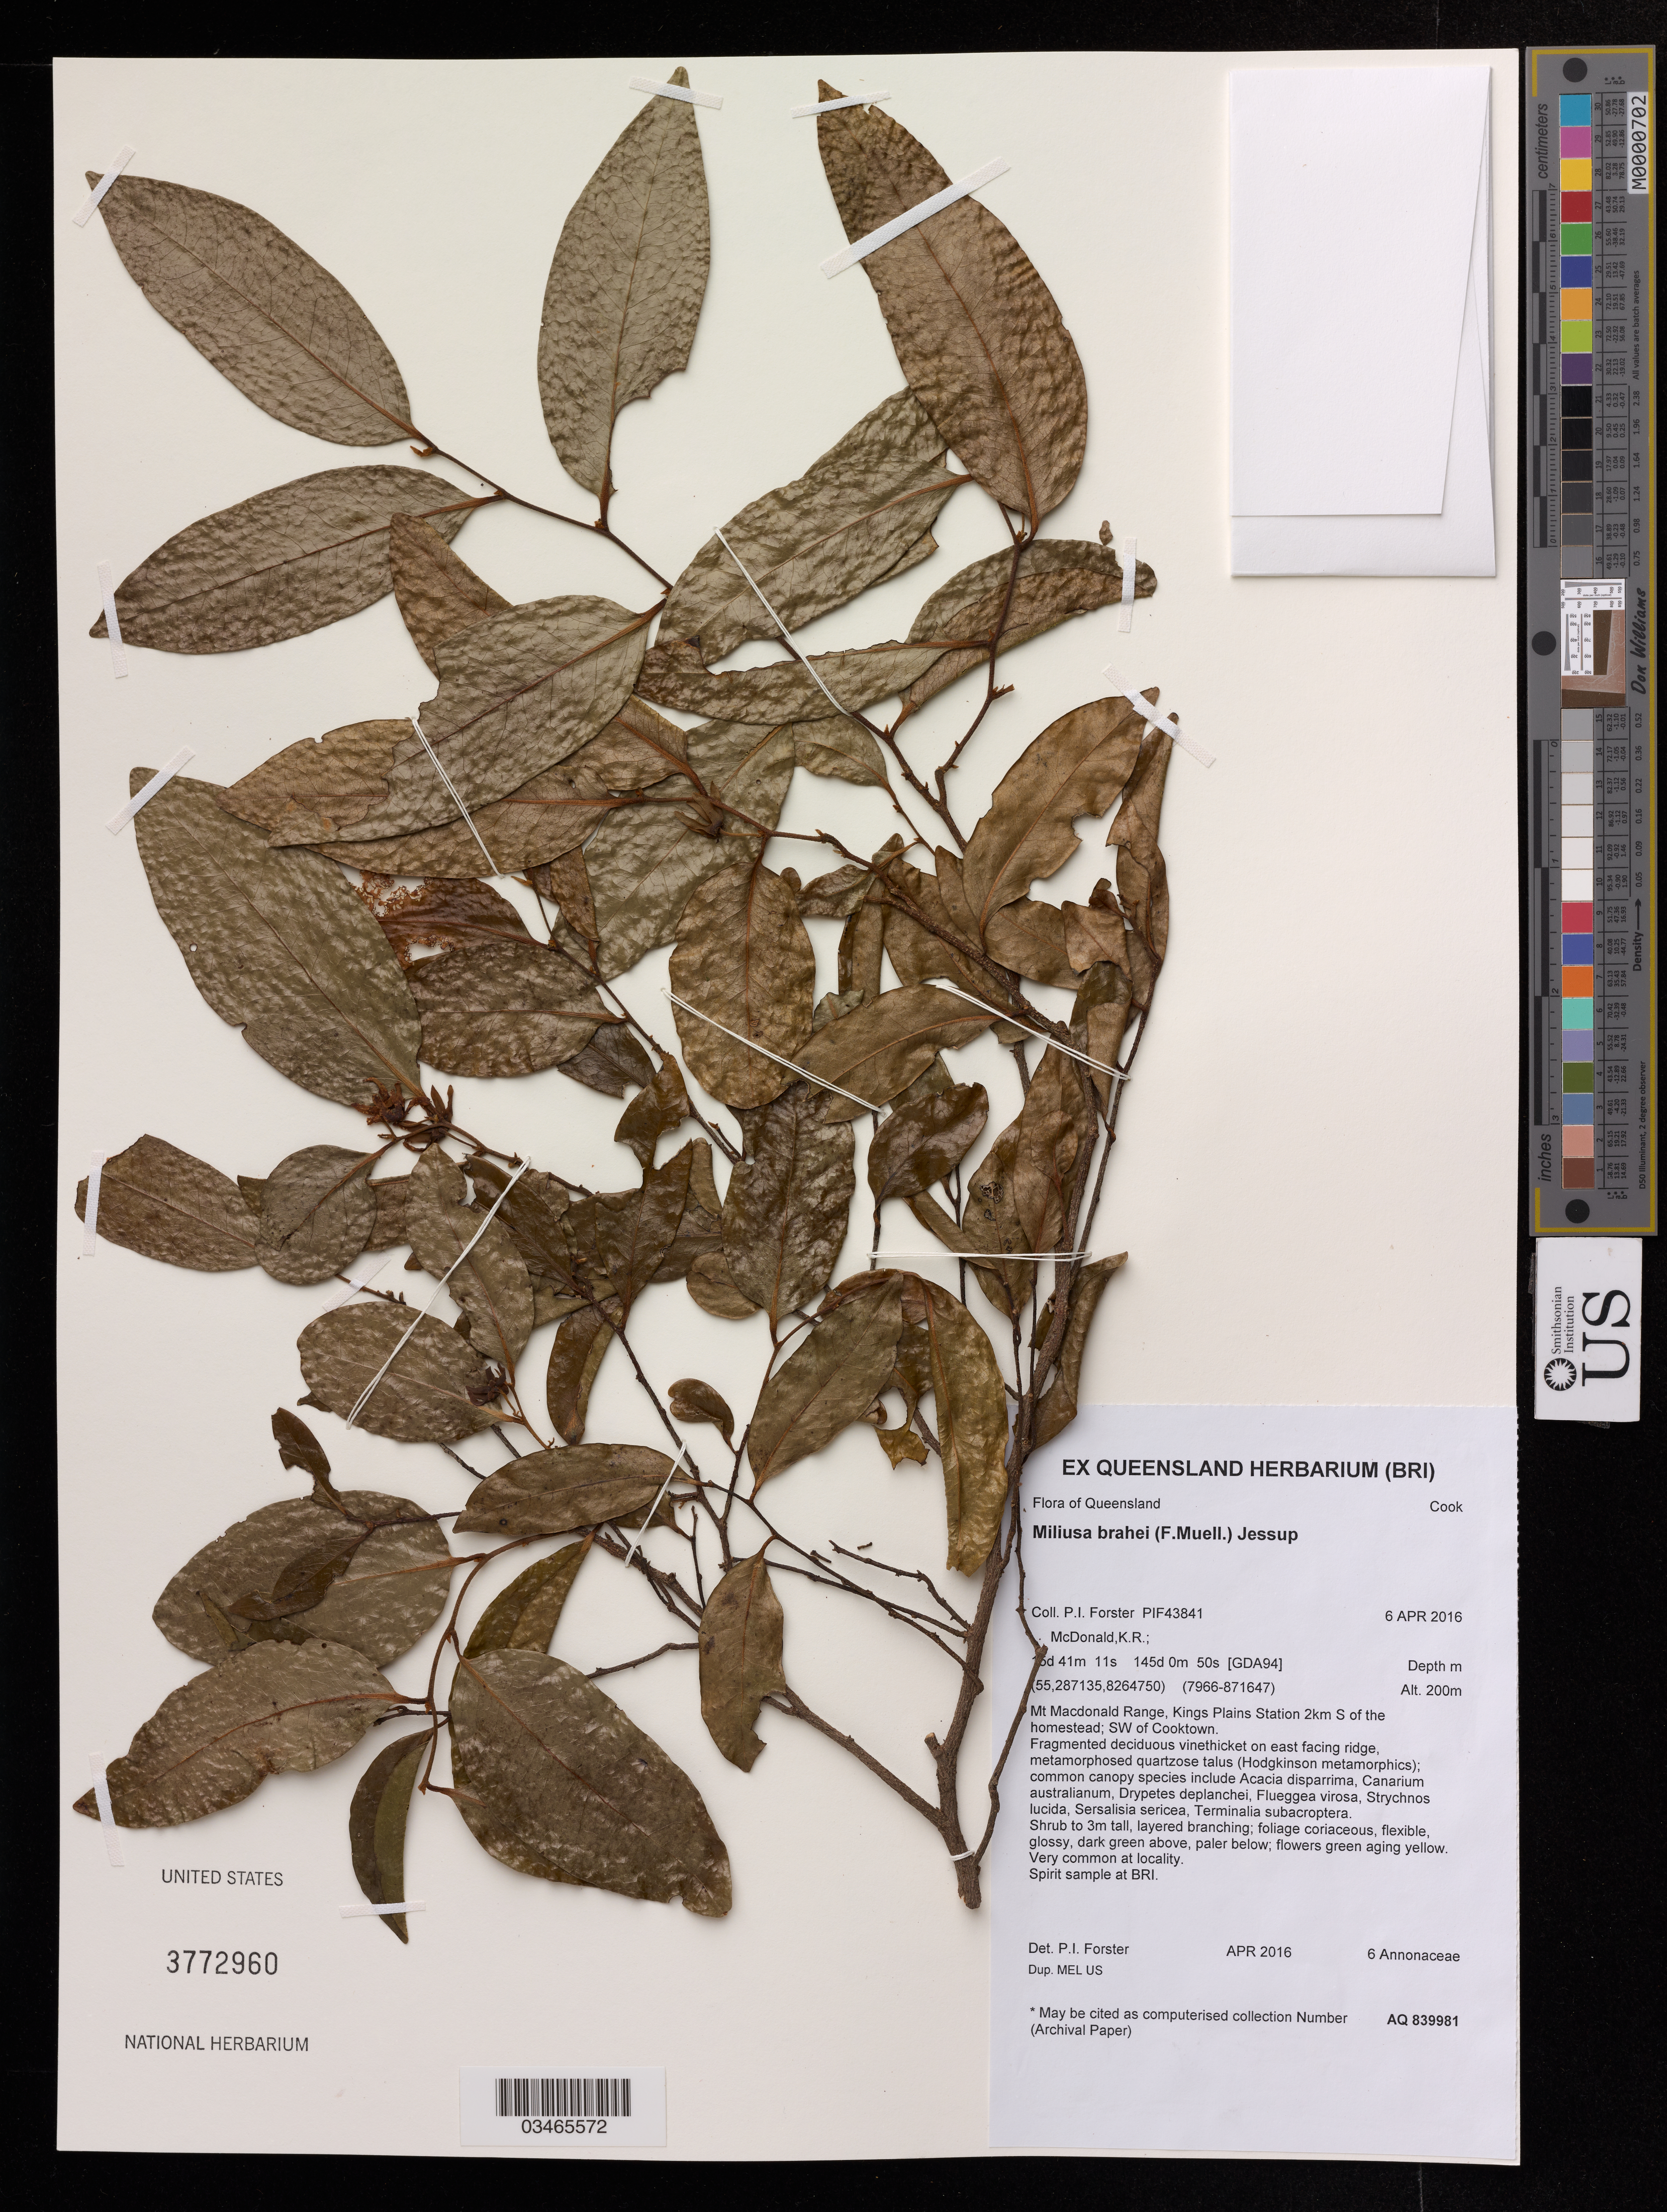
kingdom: Plantae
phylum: Tracheophyta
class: Magnoliopsida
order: Magnoliales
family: Annonaceae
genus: Miliusa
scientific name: Miliusa brahei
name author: (F. Muell.) Jessup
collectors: P. Forster & K. McDonald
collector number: PIF43841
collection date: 2016-04-06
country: Australia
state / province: Queensland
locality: Cook. Mt. Macdonald Range, Kings Plains Station 2km S of the homestead; SW of Cooktown.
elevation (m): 200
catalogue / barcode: US 3772960